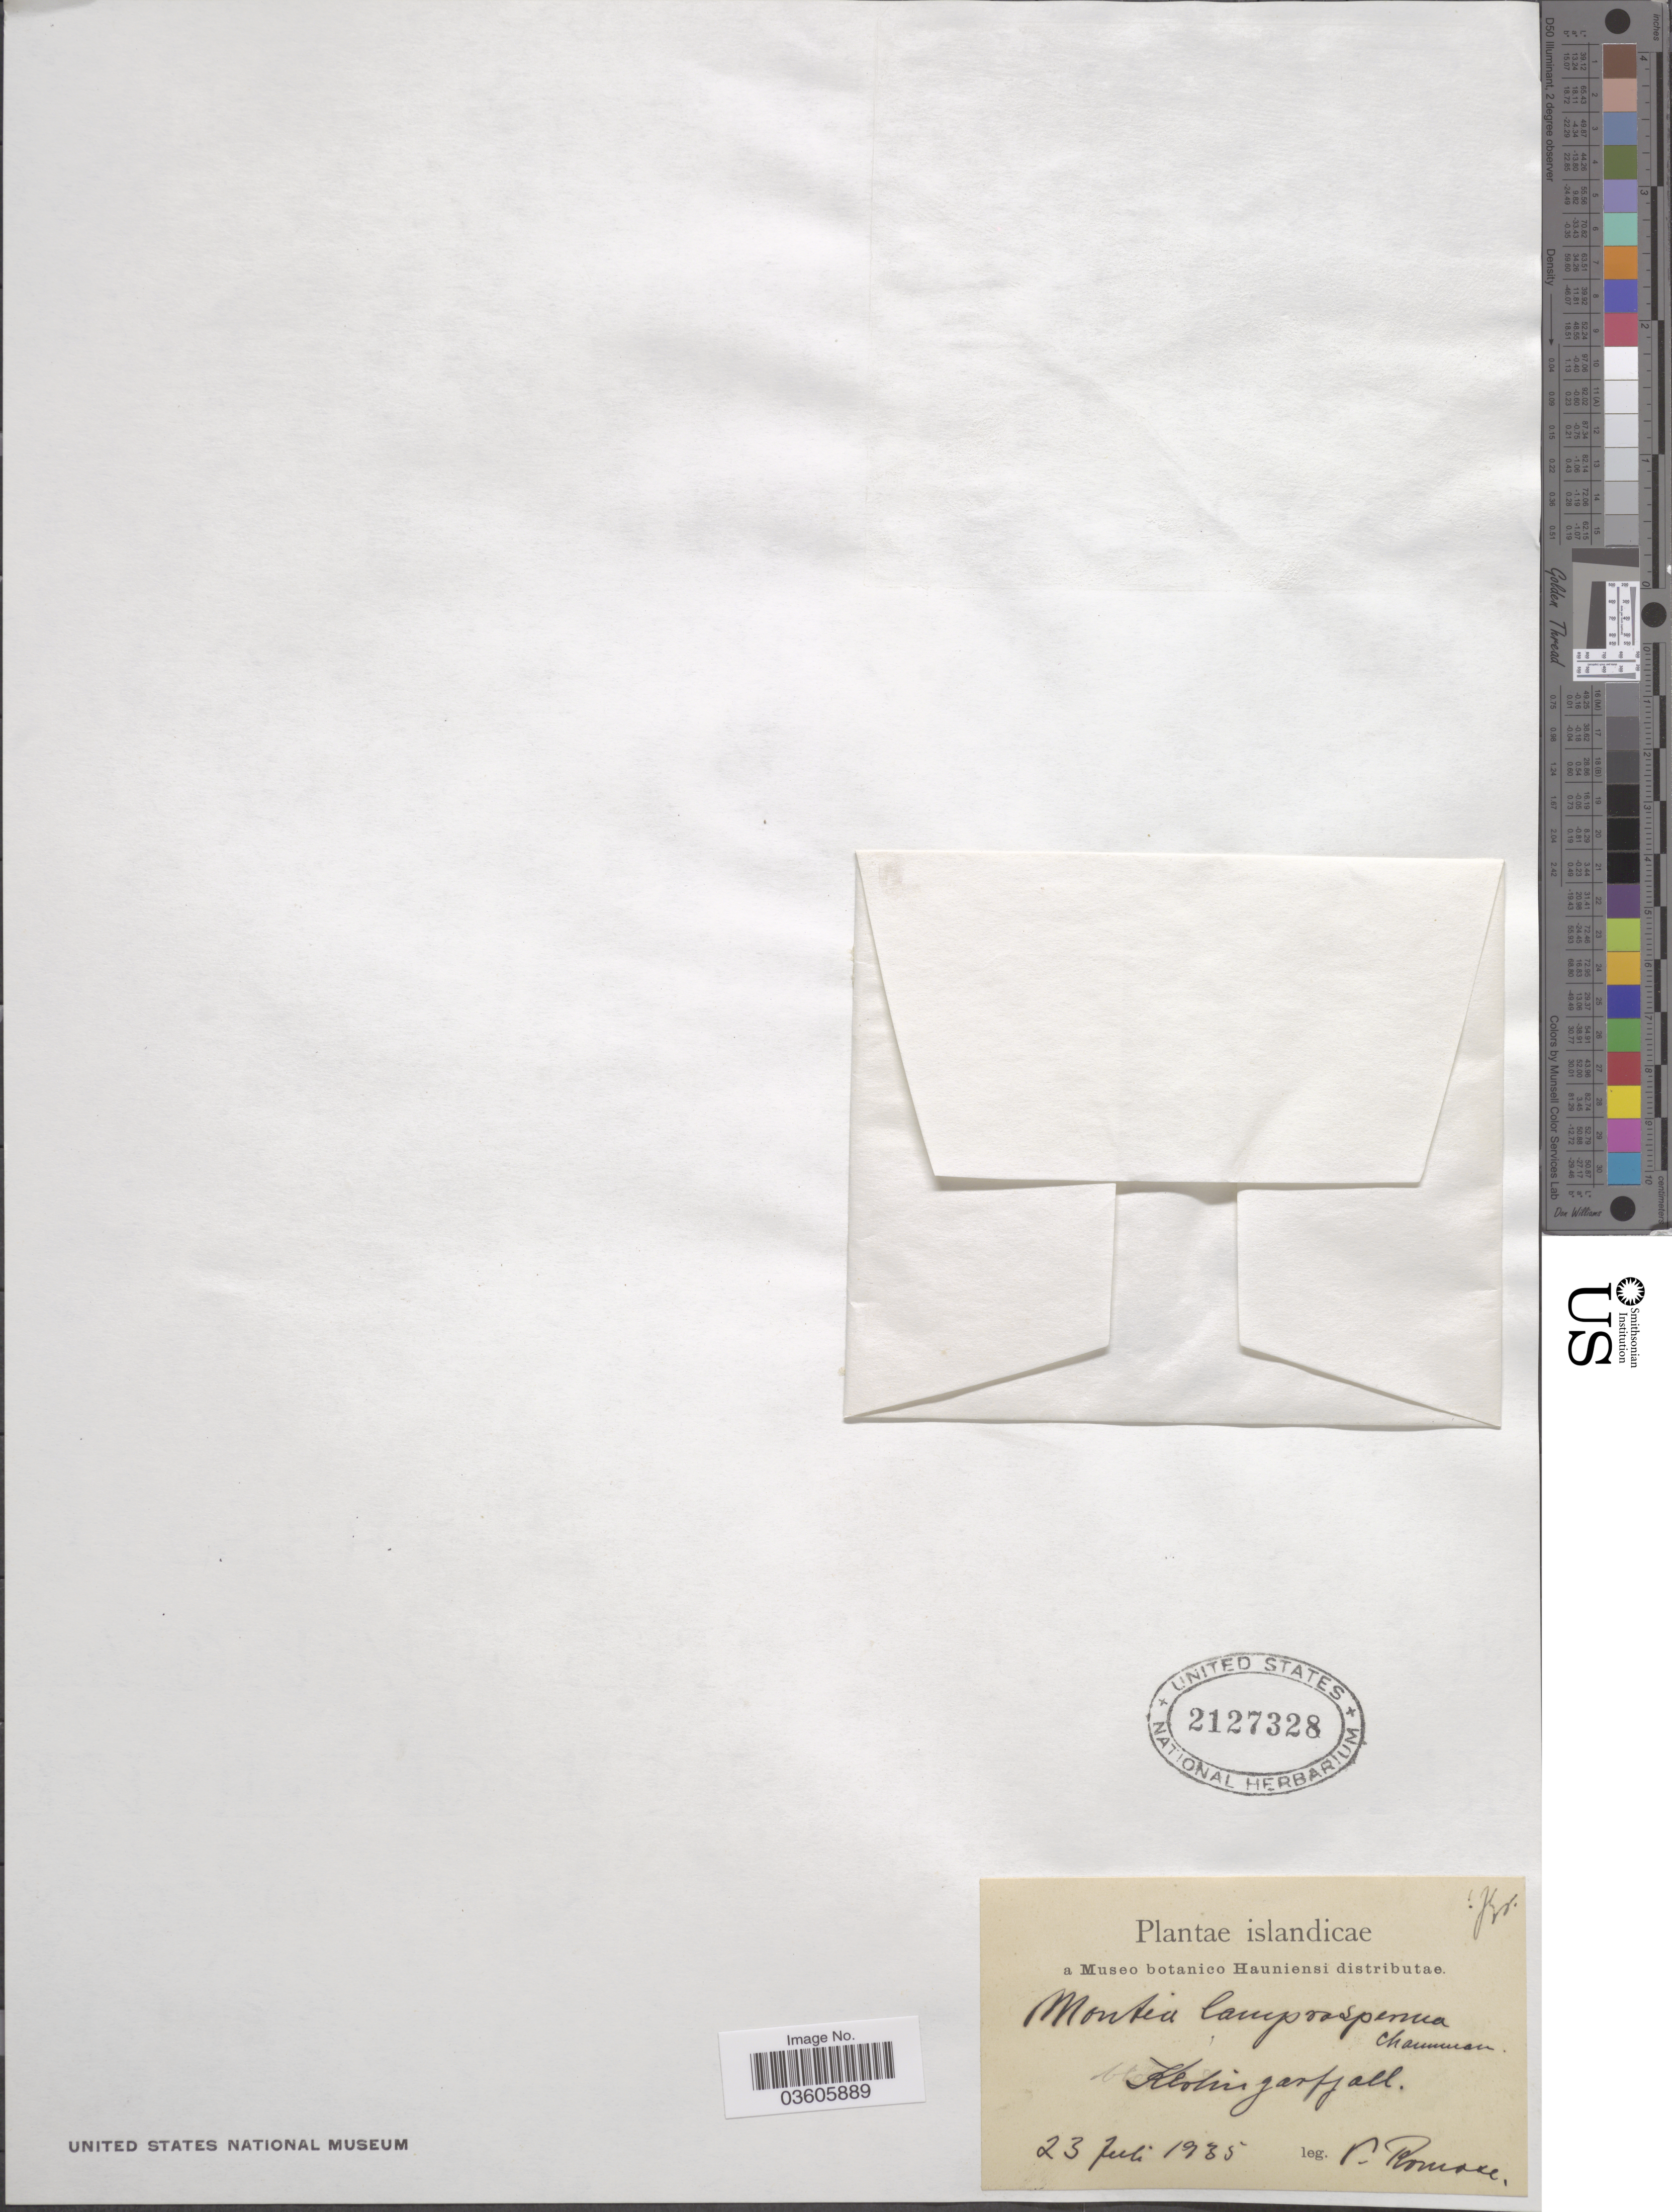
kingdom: Plantae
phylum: Tracheophyta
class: Magnoliopsida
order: Caryophyllales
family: Montiaceae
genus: Montia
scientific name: Montia lamprosperma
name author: Cham.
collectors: V. Romose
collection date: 1935-07-23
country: Iceland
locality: Islandicae. Kerlingarfjall.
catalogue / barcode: US 2127328